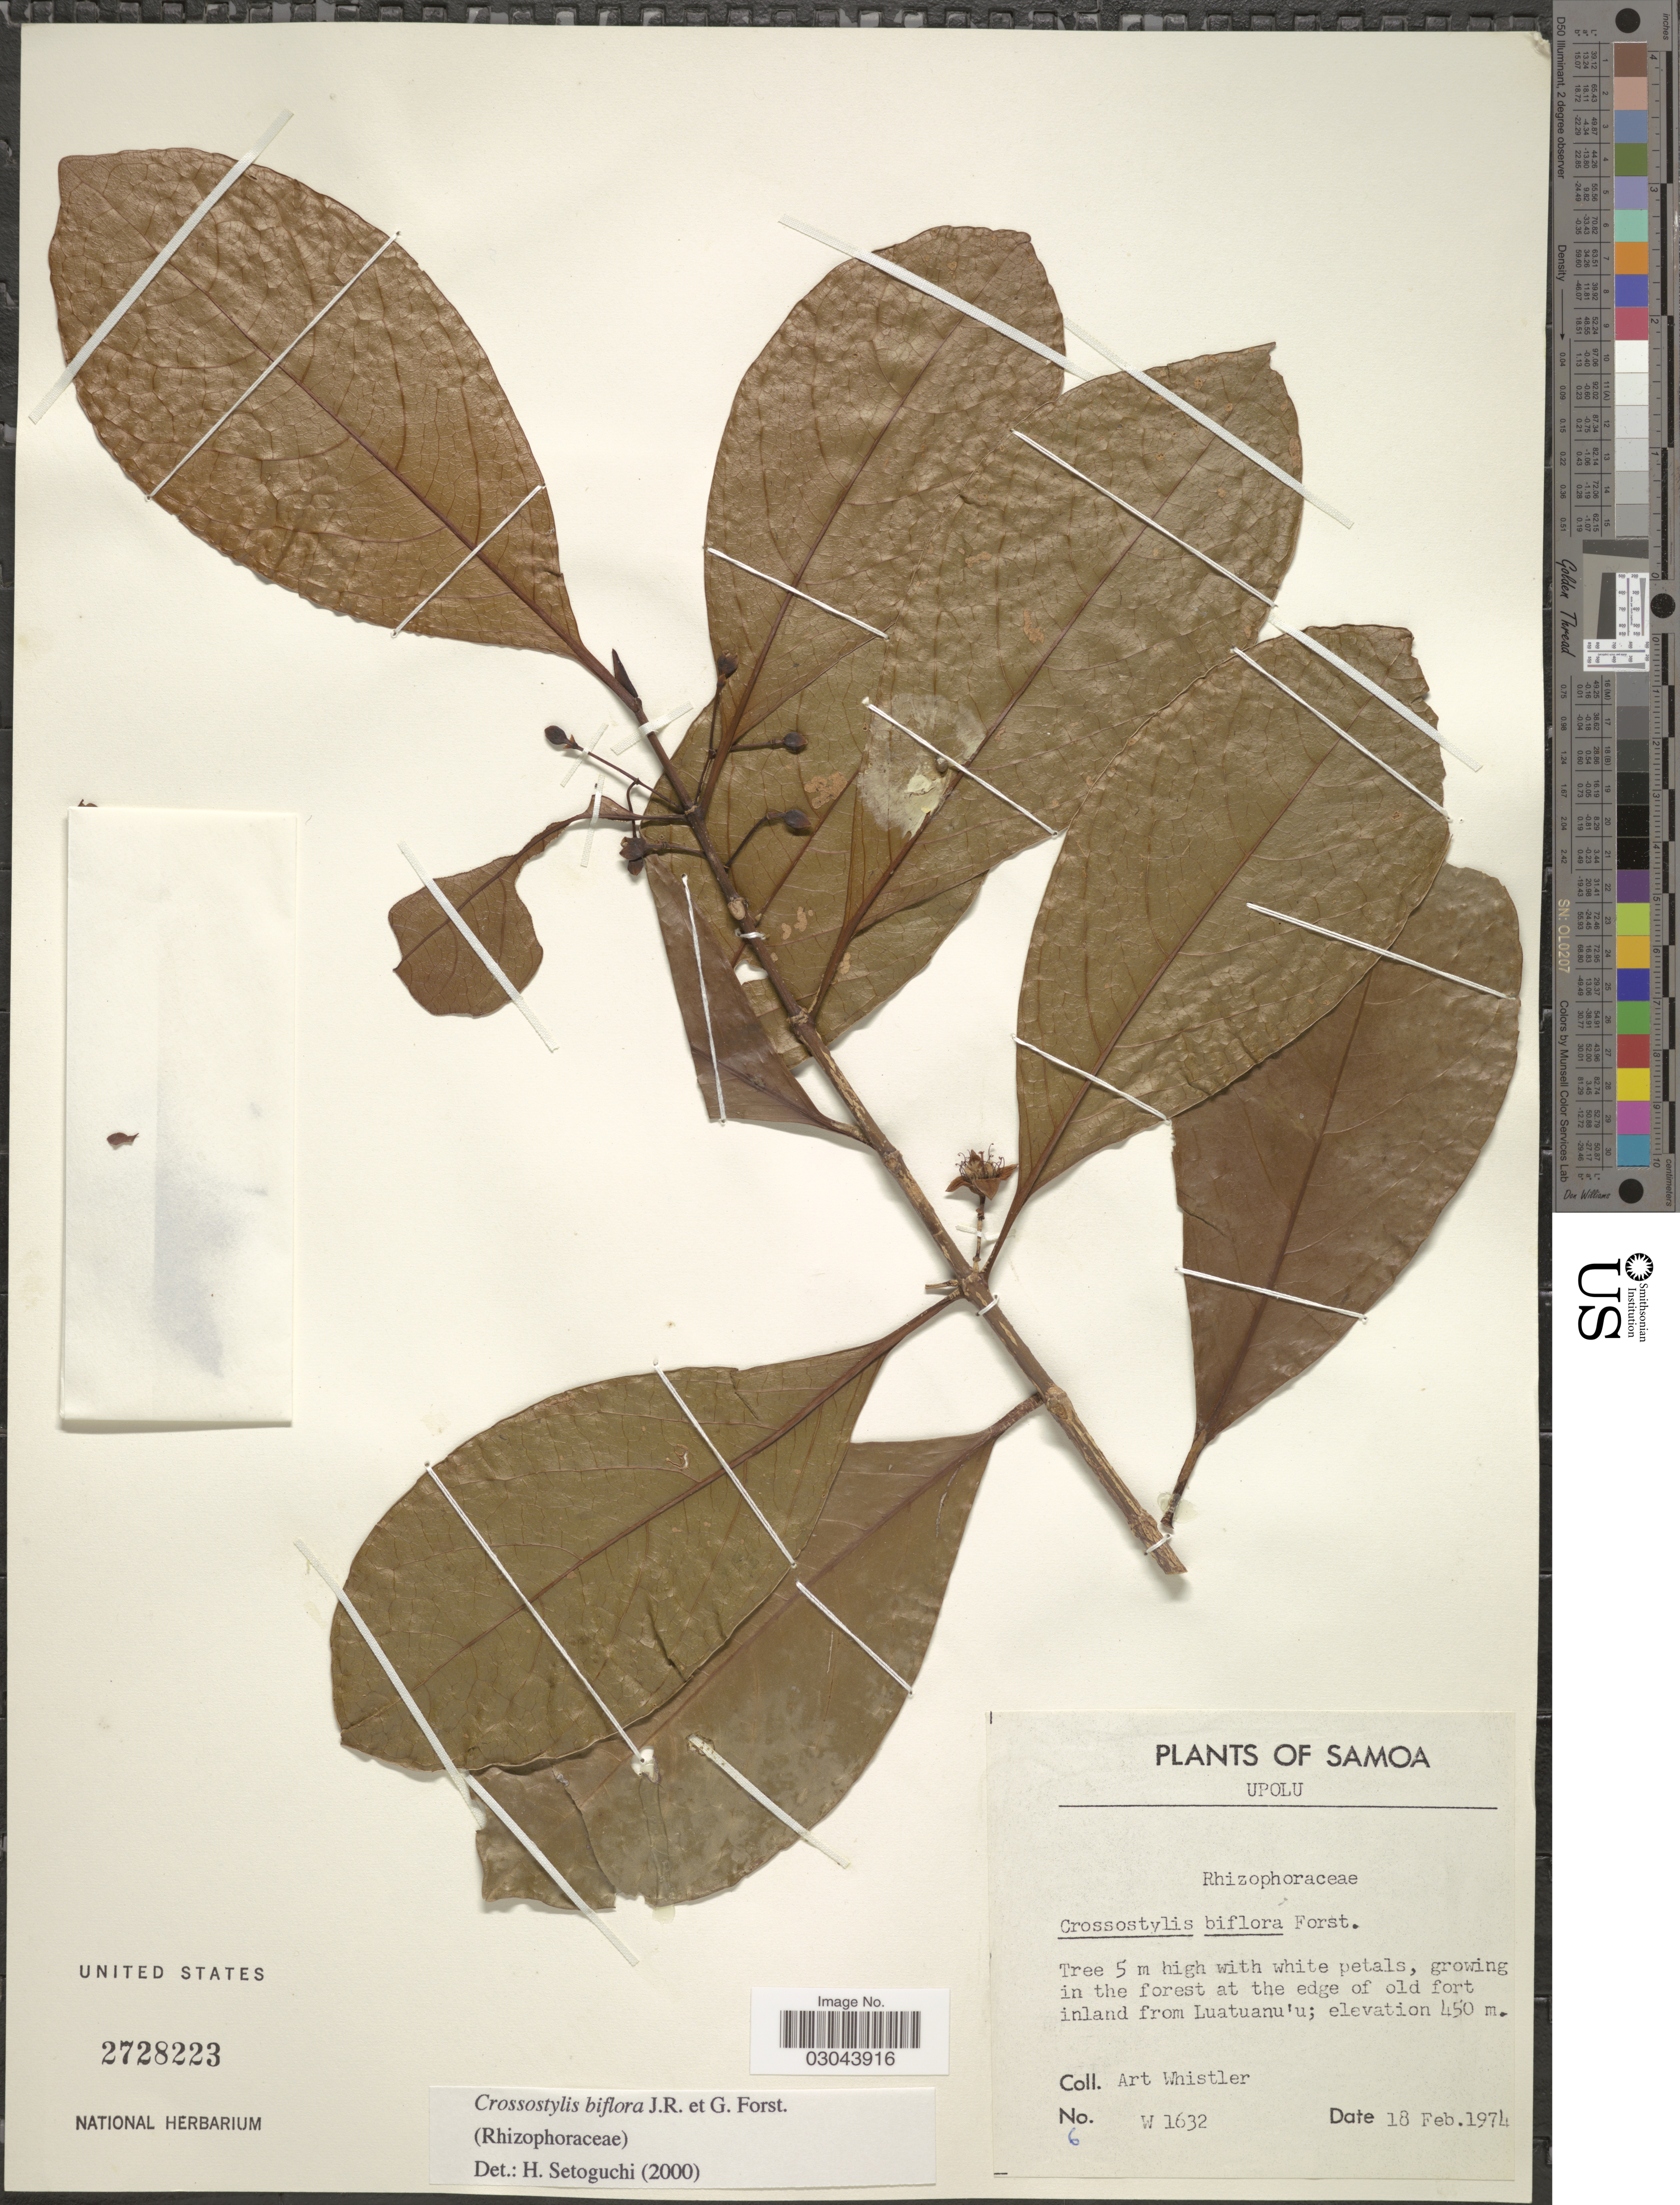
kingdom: Plantae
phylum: Tracheophyta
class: Magnoliopsida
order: Malpighiales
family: Rhizophoraceae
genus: Crossostylis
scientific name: Crossostylis biflora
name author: J.R. Forst. & G. Forst.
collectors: A. Whistler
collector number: W1632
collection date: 1974-02-18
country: Samoa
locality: Samoa. Upolu. In the forest at the edge of old fort inland from Luatuanu'u.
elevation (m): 450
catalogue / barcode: US 2728223